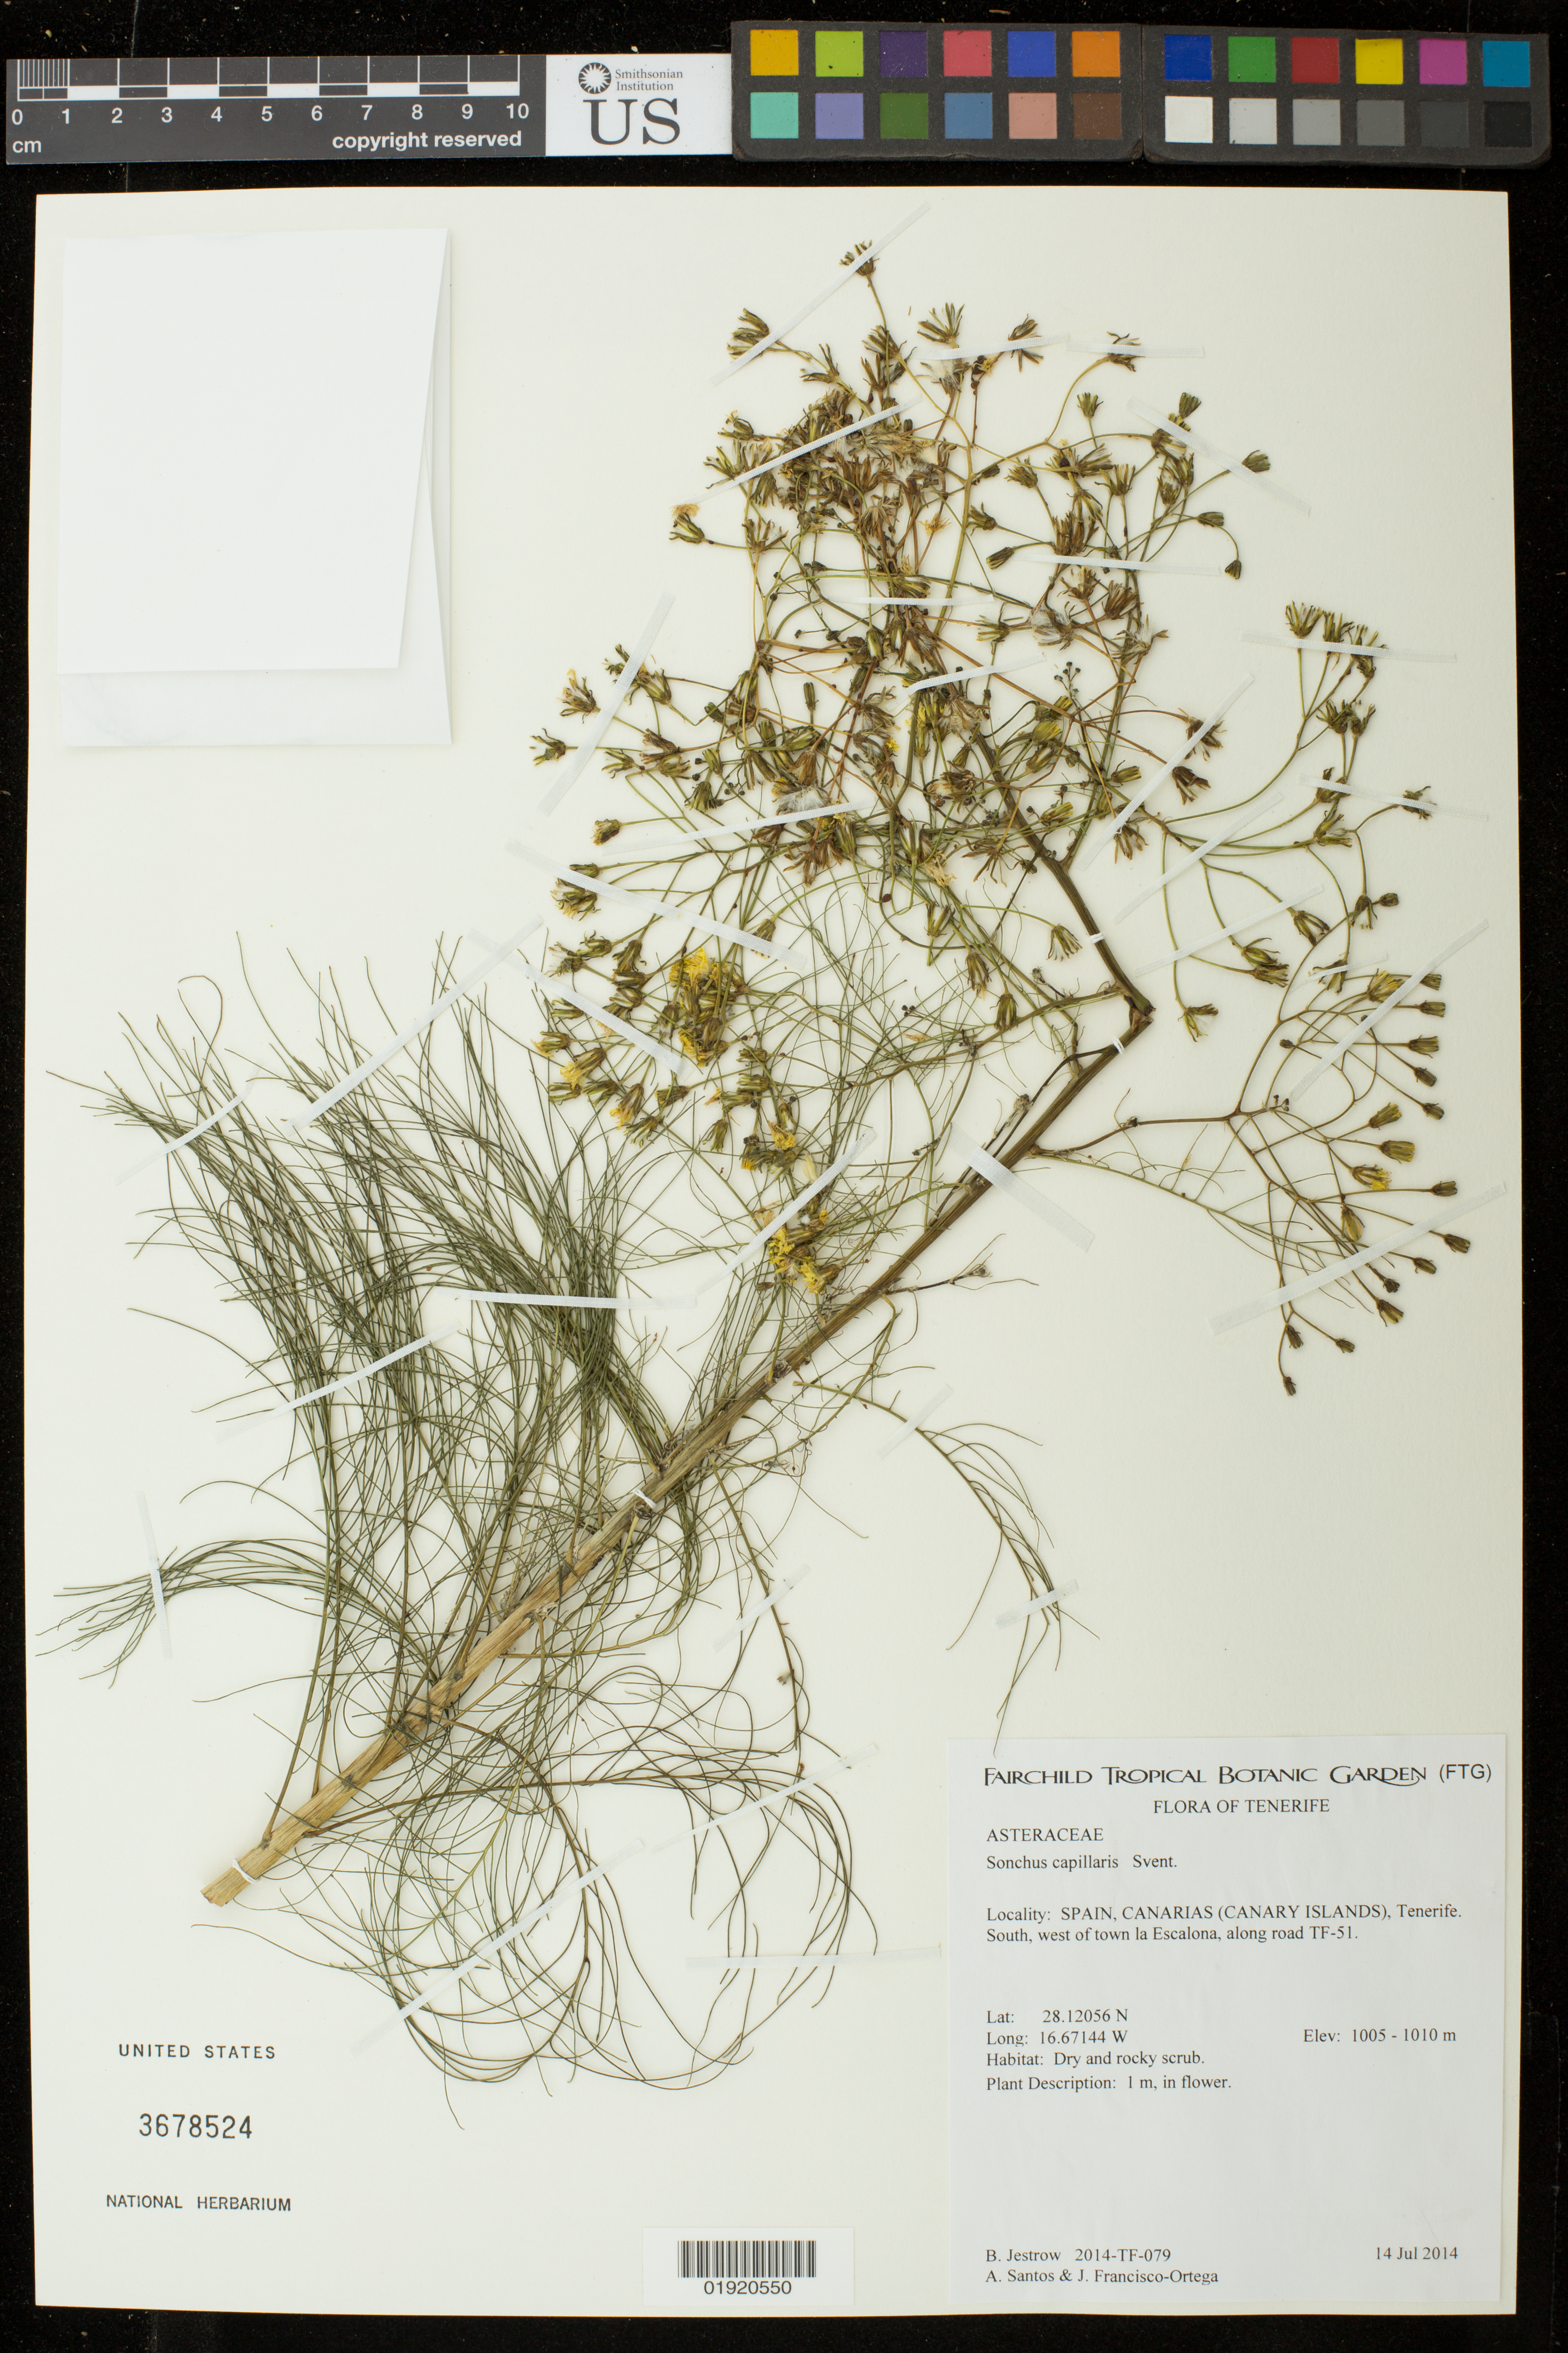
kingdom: Plantae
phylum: Tracheophyta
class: Magnoliopsida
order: Asterales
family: Asteraceae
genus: Sonchus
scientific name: Sonchus capillaris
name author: Svent.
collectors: B. Jestrow, A. Santos & J. Fransisco-Ortega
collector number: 079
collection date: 2014-07-14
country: Spain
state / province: Canarias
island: Tenerife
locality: Span, Canarias (Canary Islands), Tenerife.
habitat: Dry and rocky scrub.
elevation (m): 1005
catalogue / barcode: US 3678524